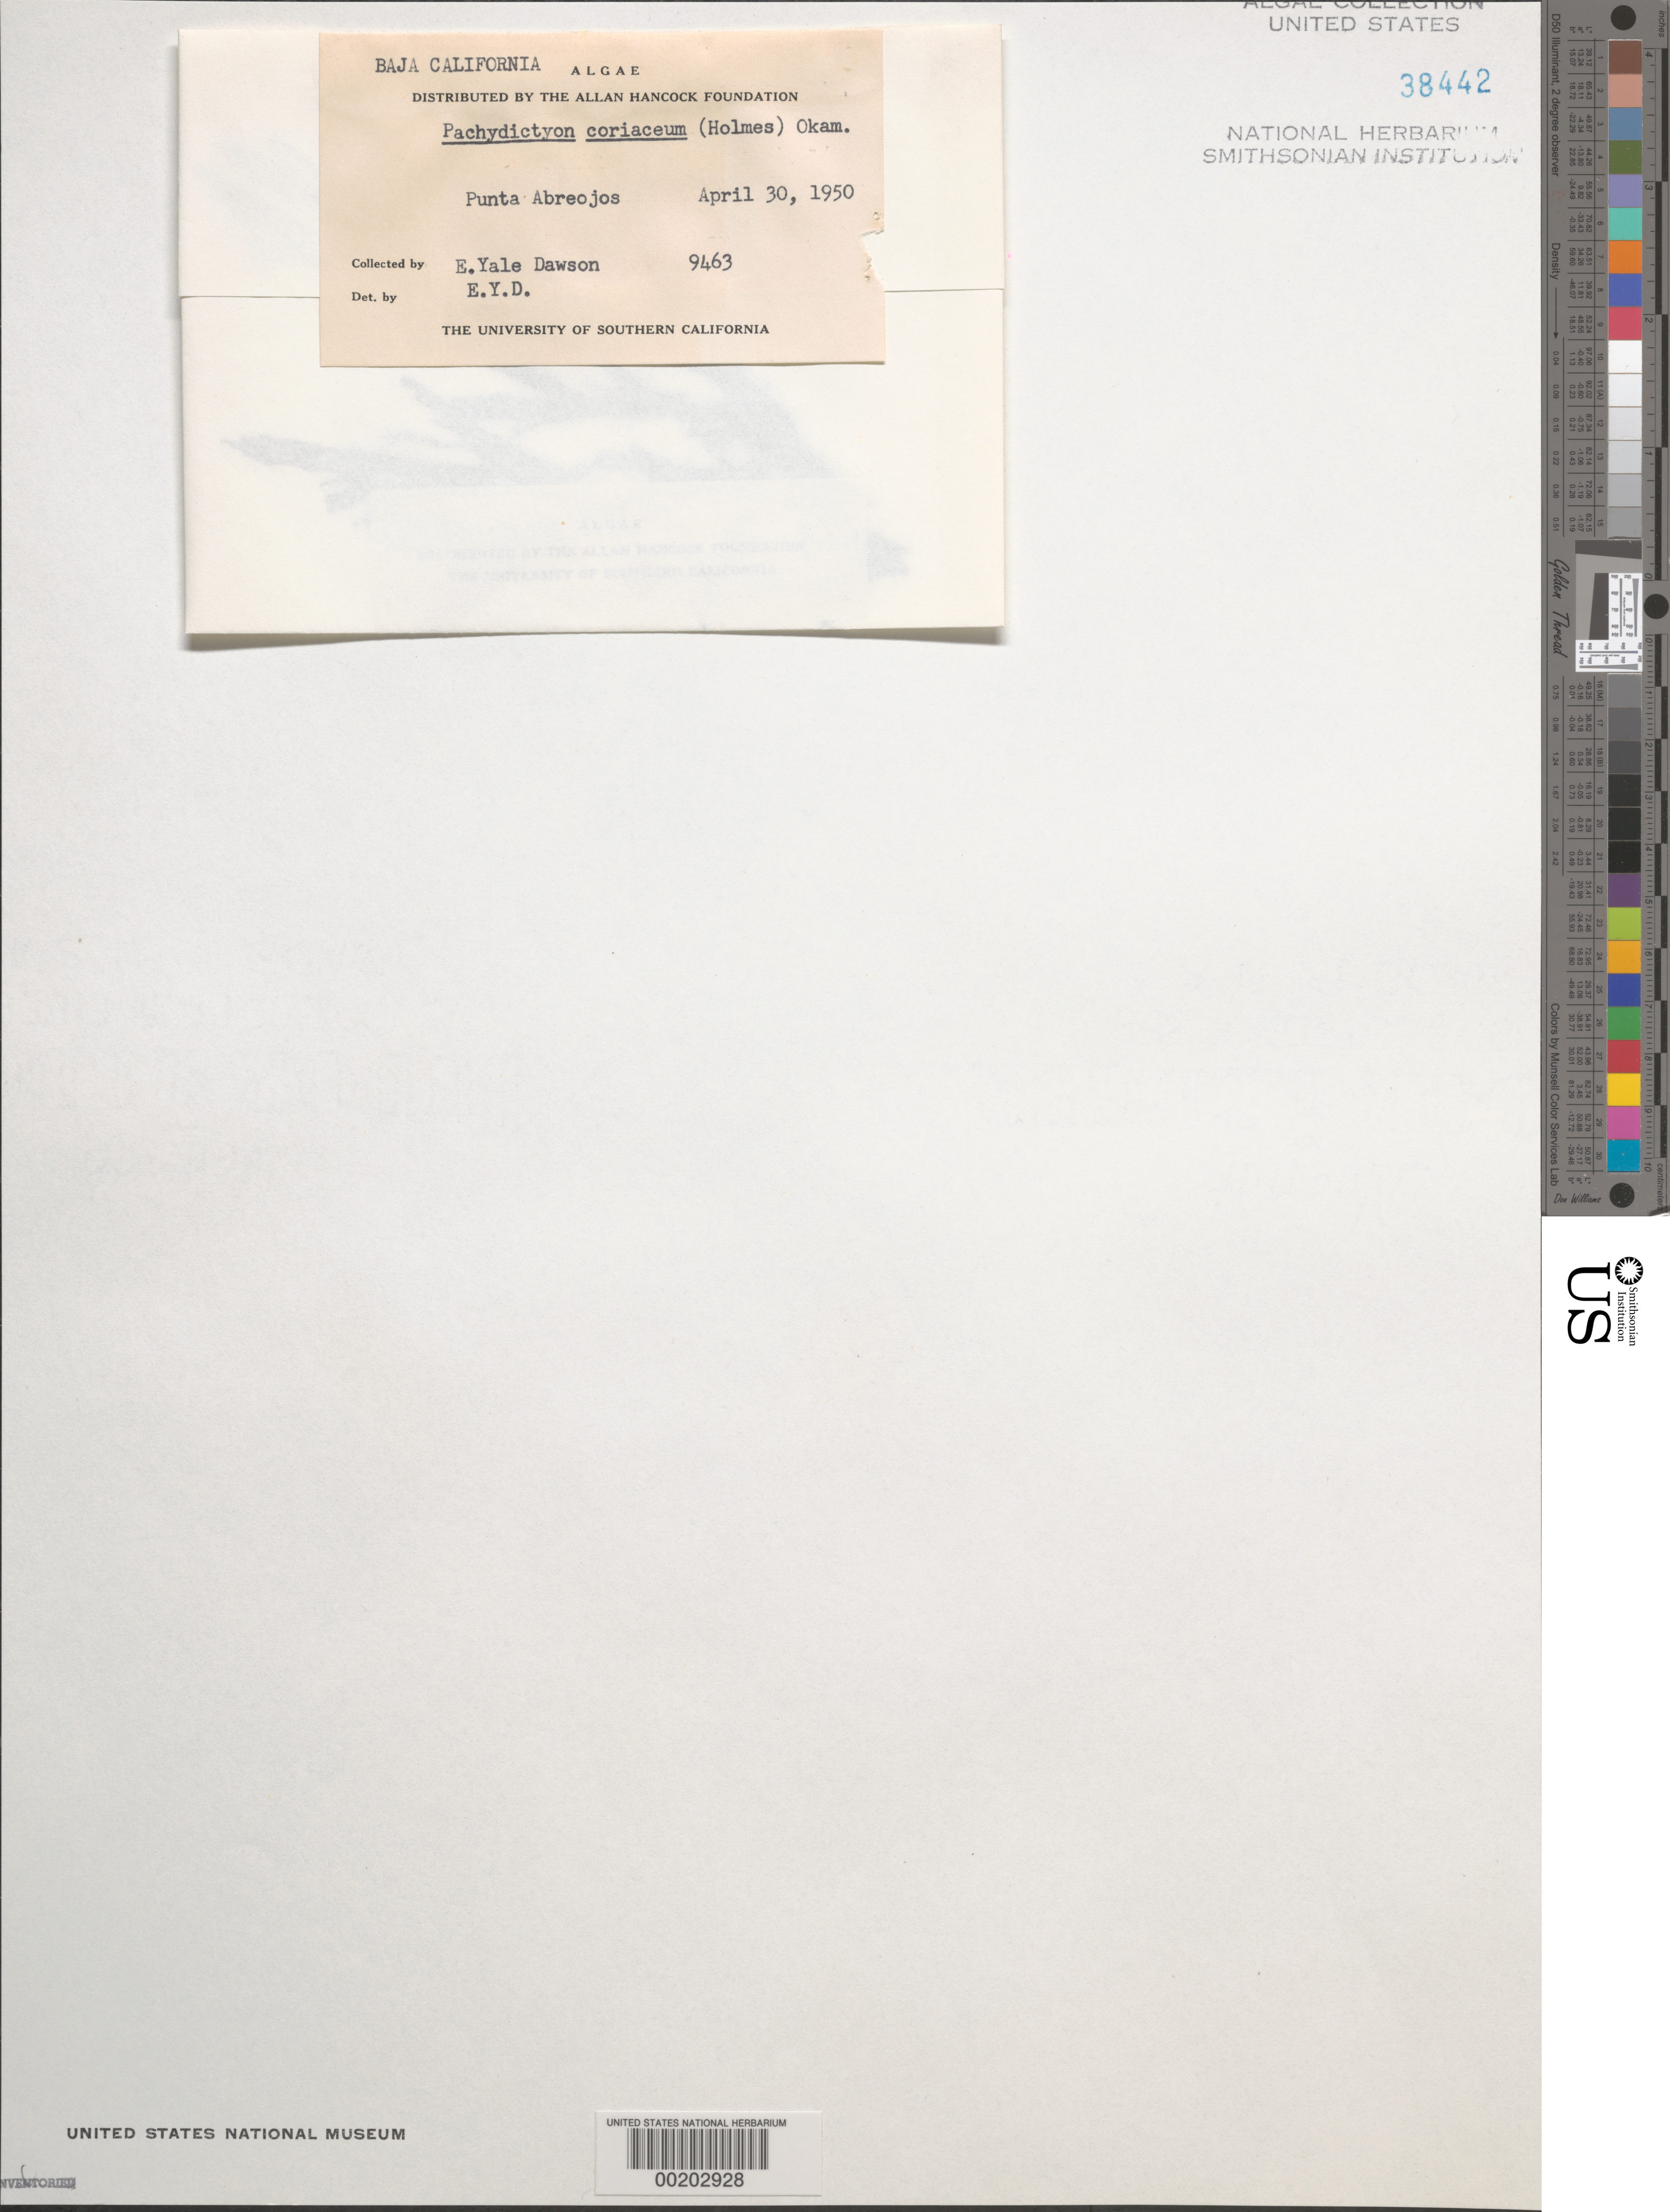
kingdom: Chromista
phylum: Ochrophyta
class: Phaeophyceae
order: Dictyotales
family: Dictyotaceae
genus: Pachydictyon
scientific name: Pachydictyon coriaceum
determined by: Dawson, E. Y.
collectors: E. Y. Dawson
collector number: EYD 9463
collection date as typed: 30 Apr 1950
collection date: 1950-04-30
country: Mexico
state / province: Baja California Sur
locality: Punta Abreojos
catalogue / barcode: US 38442